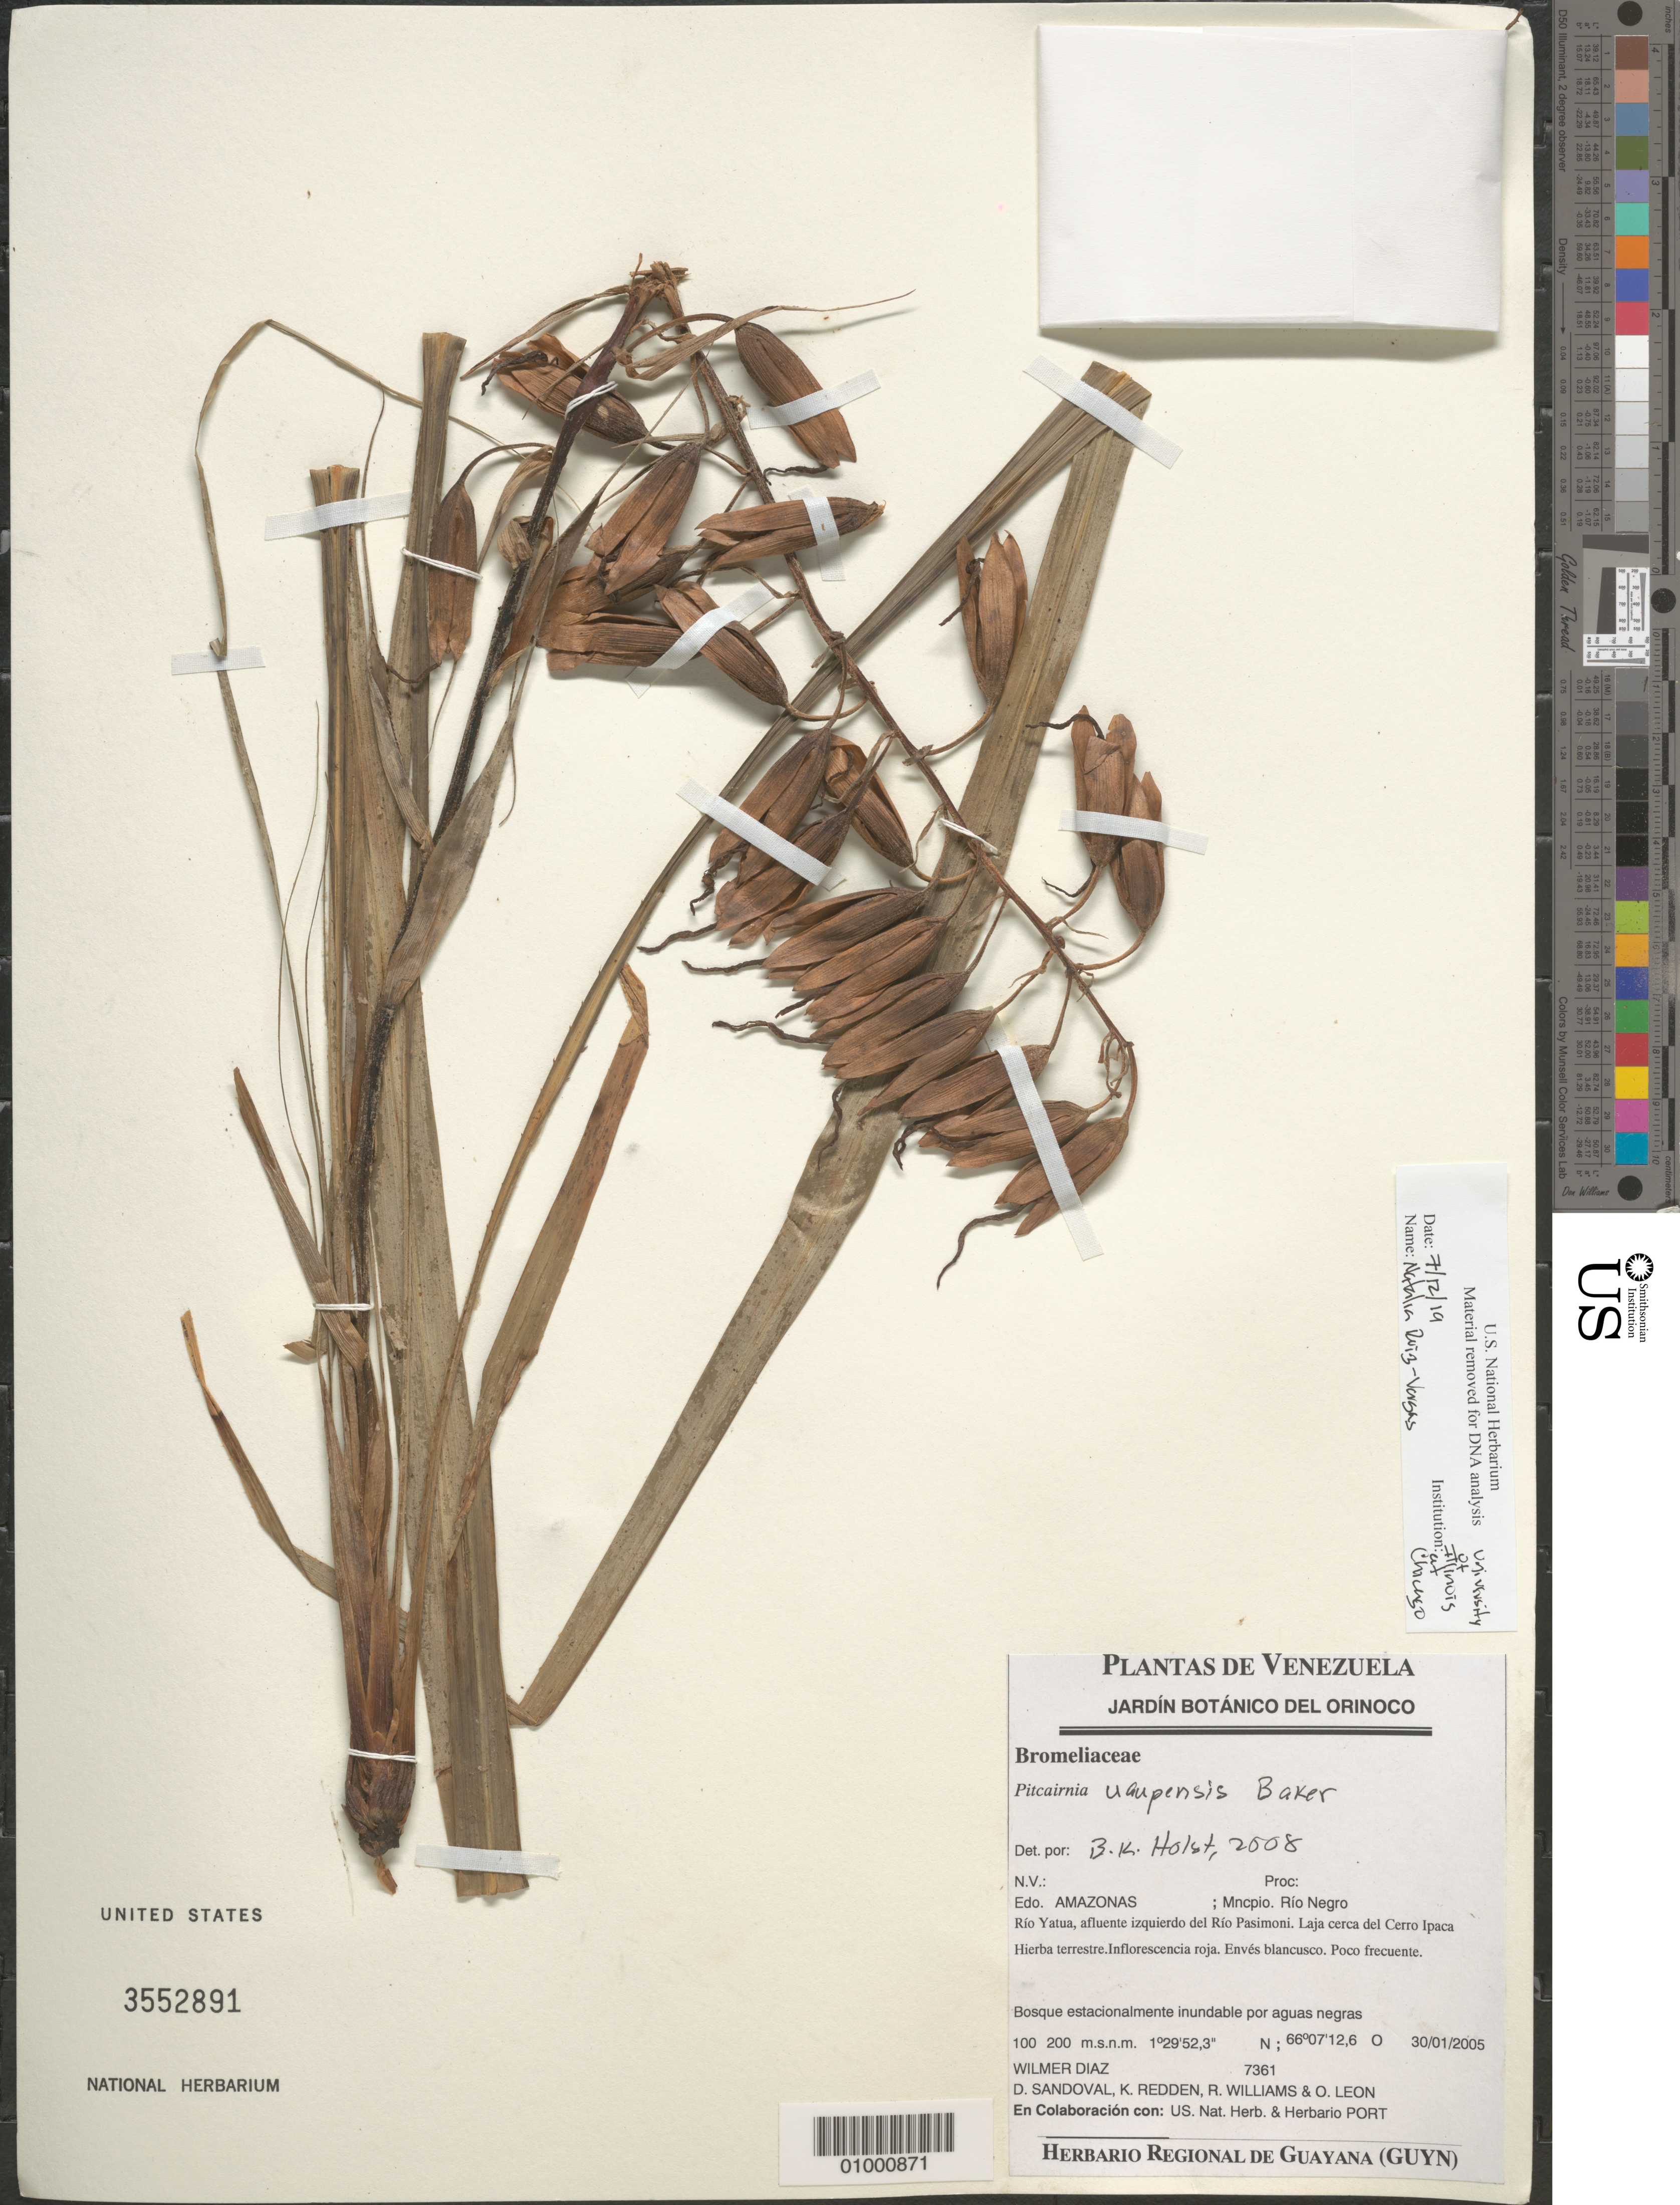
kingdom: Plantae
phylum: Tracheophyta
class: Liliopsida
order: Poales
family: Bromeliaceae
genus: Pitcairnia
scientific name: Pitcairnia uaupensis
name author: Baker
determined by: Holst, Bruce K.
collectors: W. Díaz P., D. Sandoval, K. M. Redden, R. Williams & O. León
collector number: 7361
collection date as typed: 30-Jan-05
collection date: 2005-01-30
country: Venezuela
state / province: Amazonas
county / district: Río Negro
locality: Río Yatua, afluente izquierdo del Río Pasimoni. Laja cerca del Cerro Ipac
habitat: Bosque estacionalmente inundable por aguas negras; en conuco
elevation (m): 100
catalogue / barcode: US 3552891